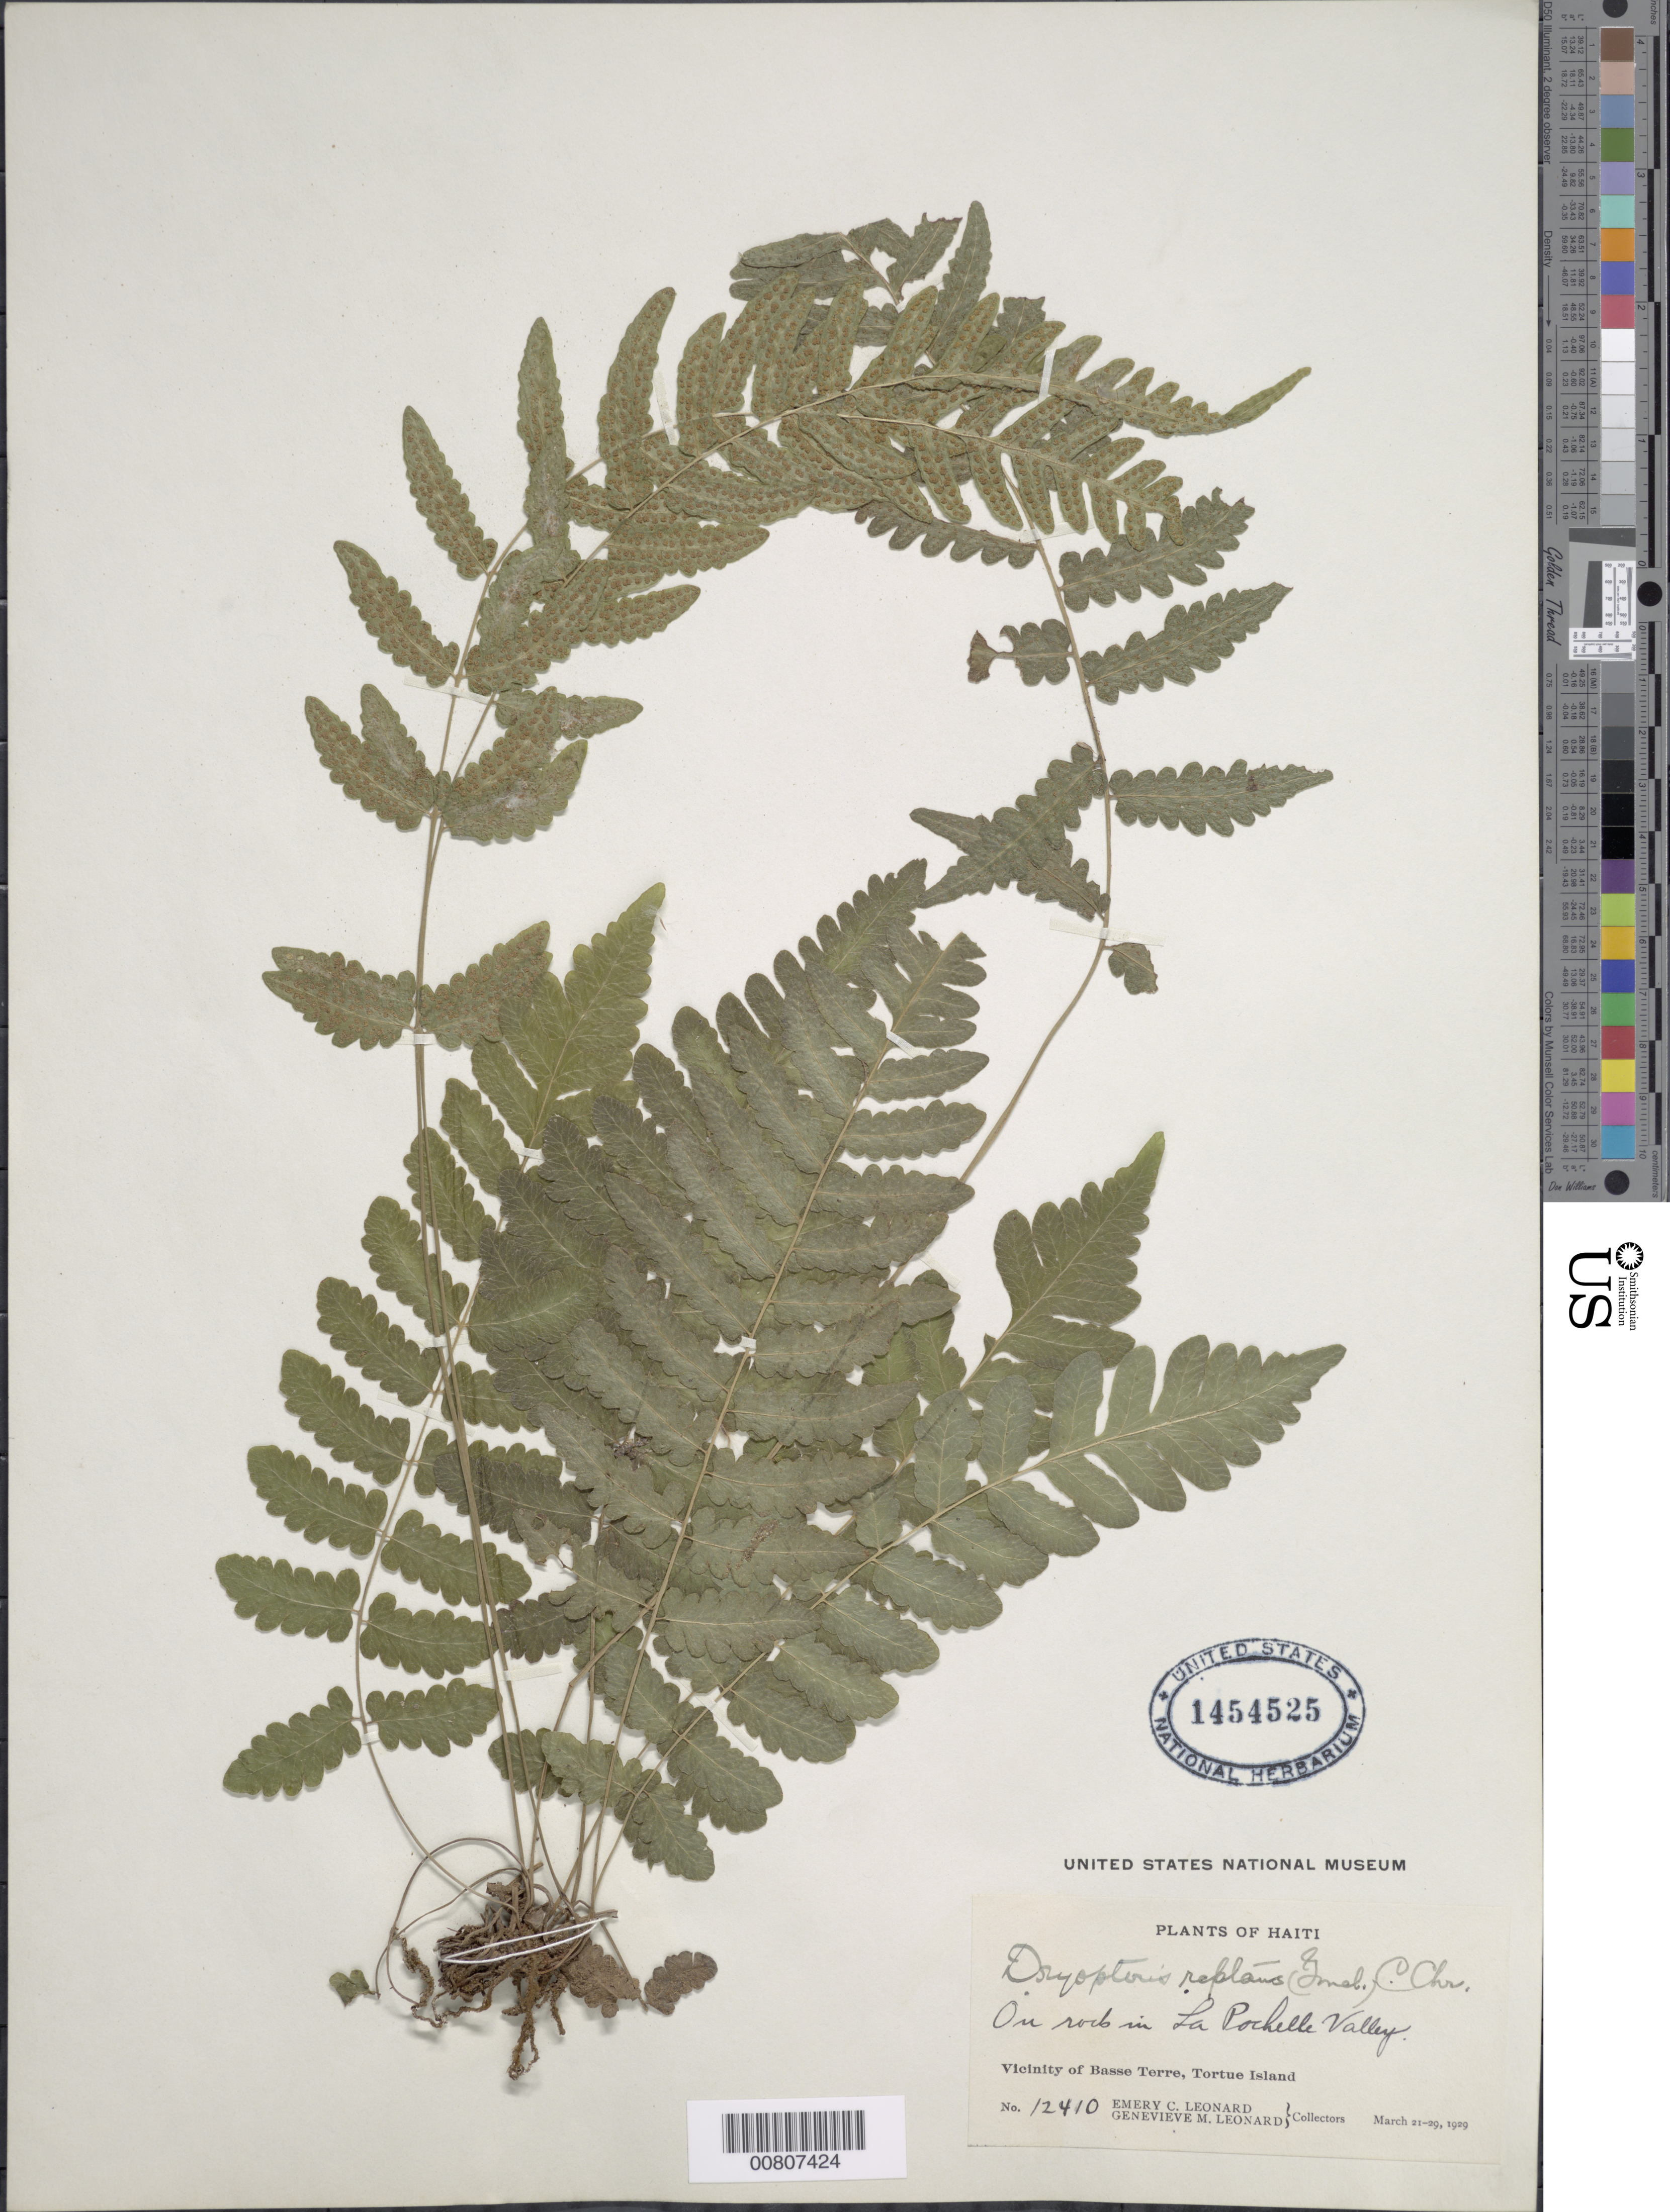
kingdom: Plantae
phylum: Tracheophyta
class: Polypodiopsida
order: Polypodiales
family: Thelypteridaceae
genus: Goniopteris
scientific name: Goniopteris reptans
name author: (J.F. Gmel.) C. Presl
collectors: E. C. Leonard & G. M. Leonard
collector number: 12410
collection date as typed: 21 Mar 1929 to 29 Mar 1929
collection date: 1929-03-21/1929-03-29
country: Haiti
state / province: Nord-Óuest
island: Île de la Tortue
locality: Tortue Island, vicinity Basse Terre, La Rochelle Valley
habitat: On rock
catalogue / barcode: US 1454525